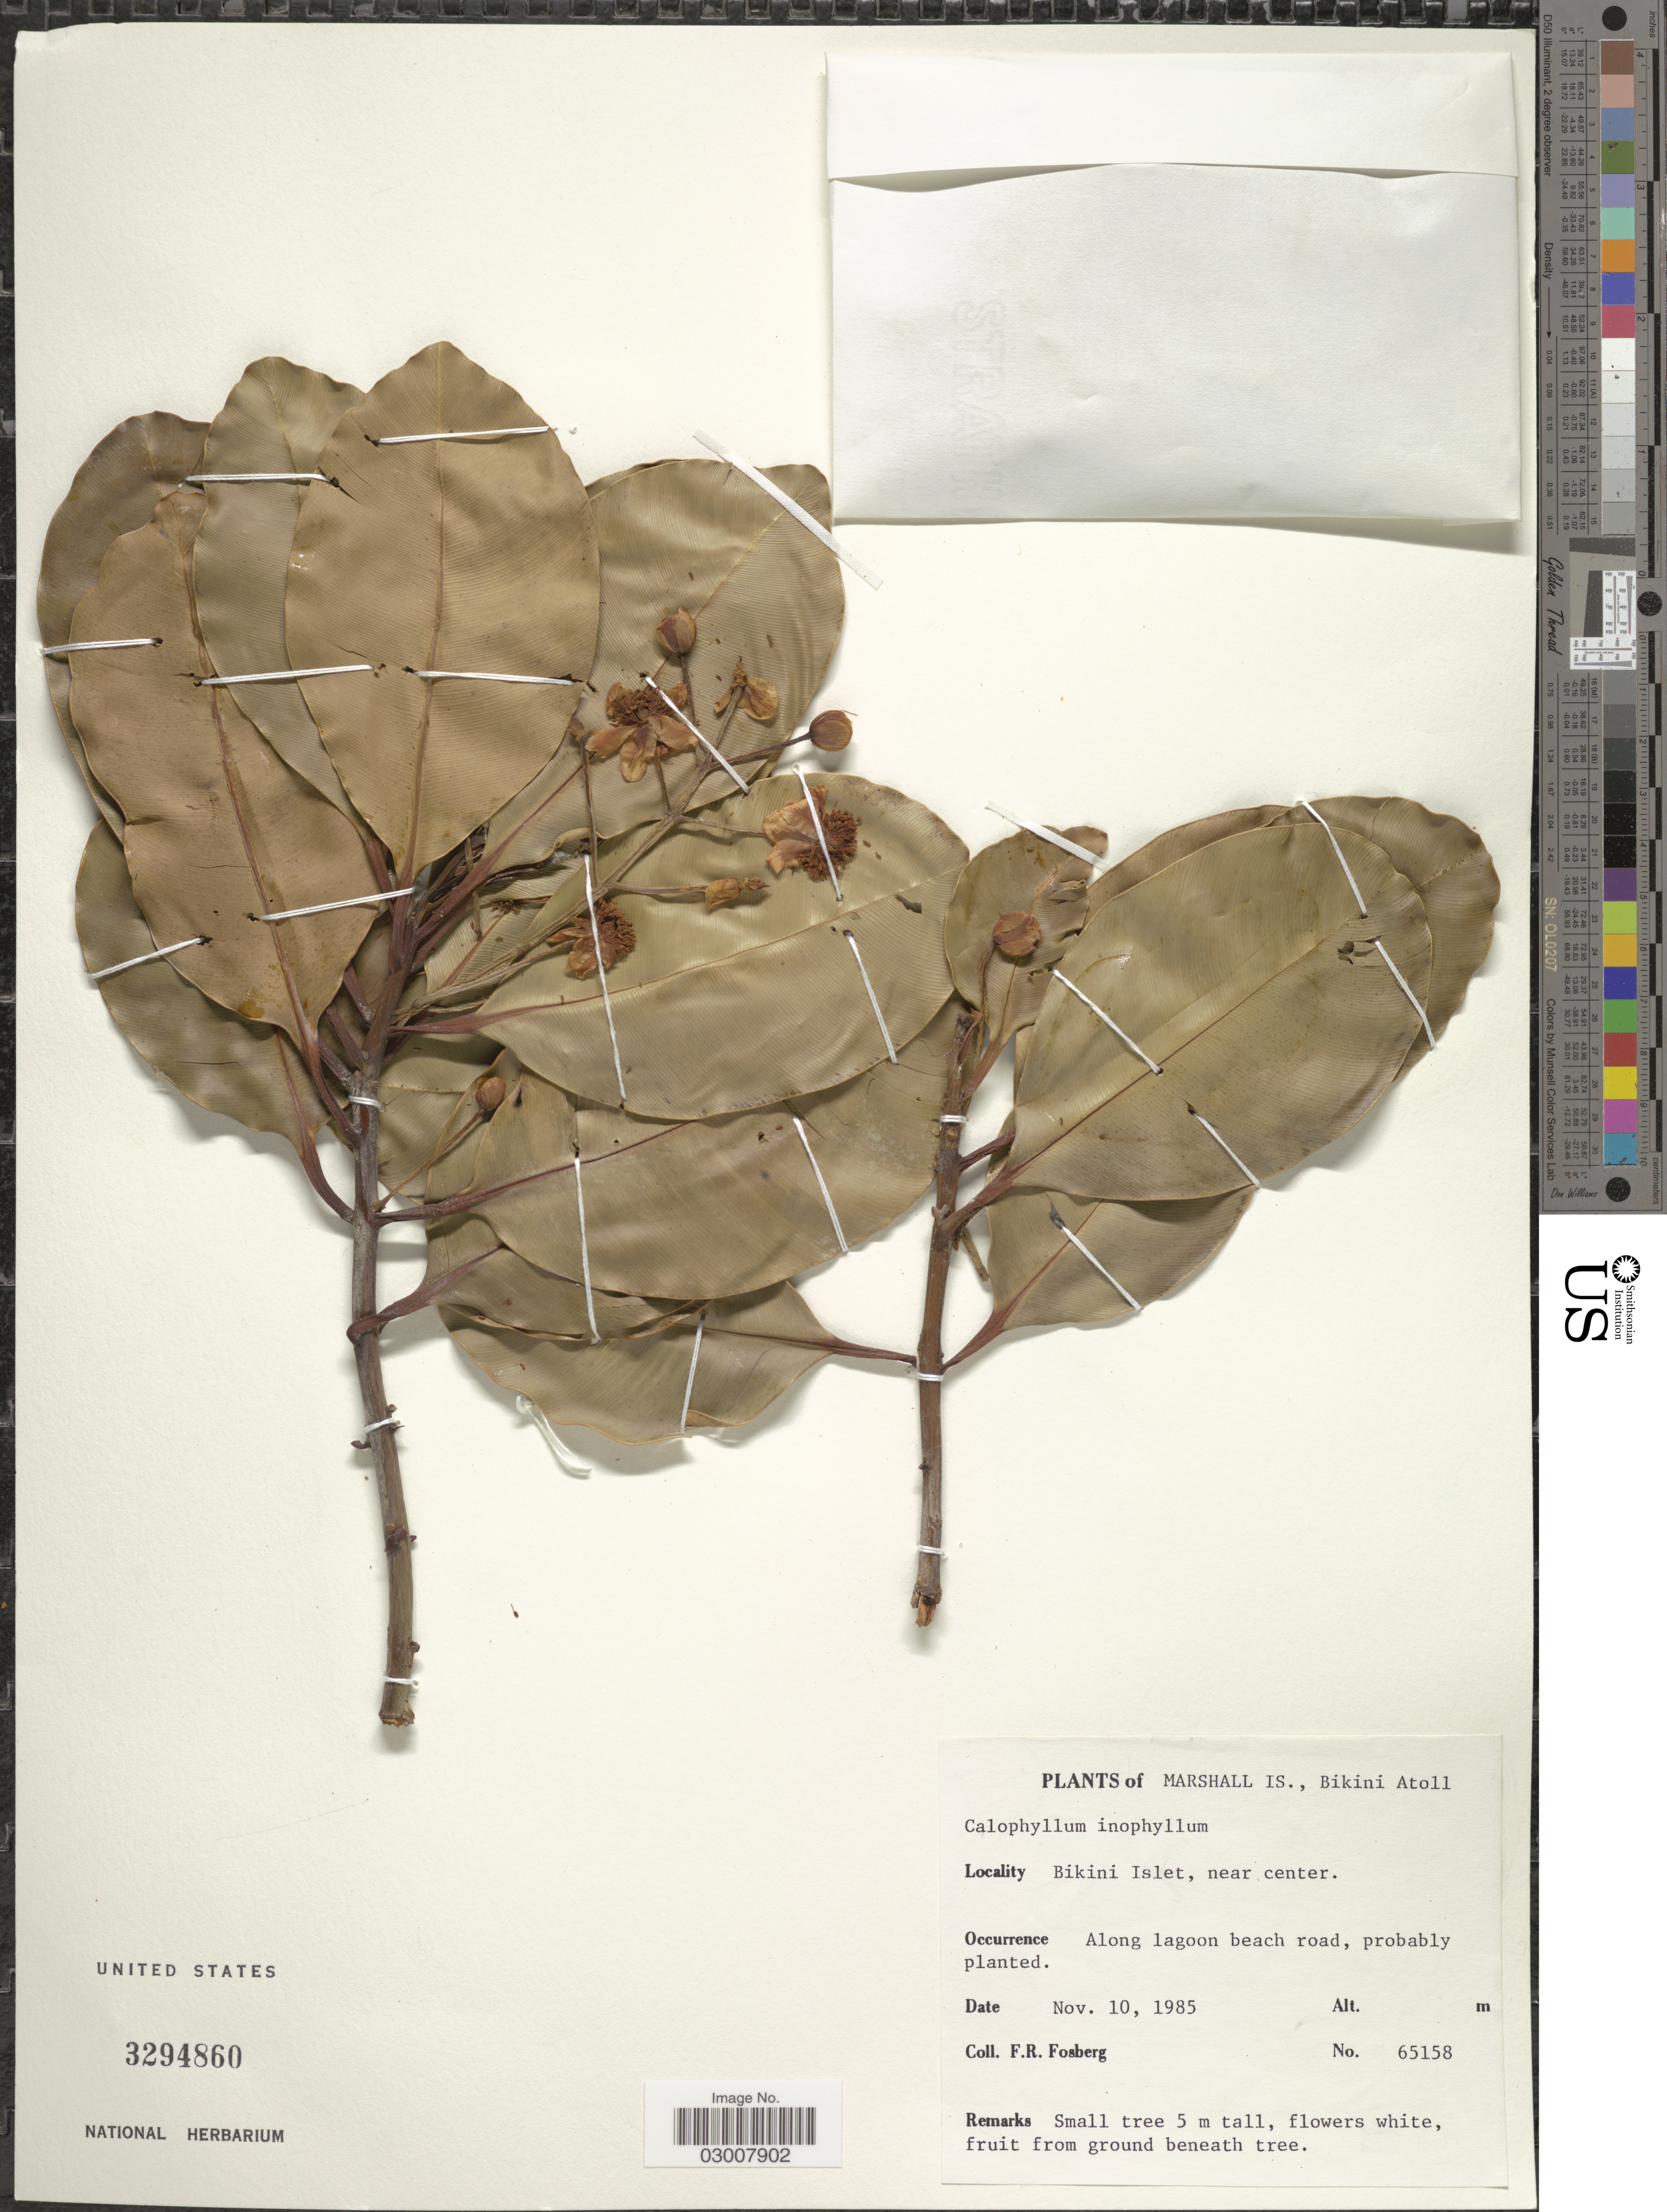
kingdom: Plantae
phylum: Tracheophyta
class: Magnoliopsida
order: Malpighiales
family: Calophyllaceae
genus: Calophyllum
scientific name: Calophyllum inophyllum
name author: L.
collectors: F. R. Fosberg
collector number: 65158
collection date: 1985-11-10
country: Marshall Islands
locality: Bikini Atoll. Bikini Islet, near center.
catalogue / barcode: US 3294860